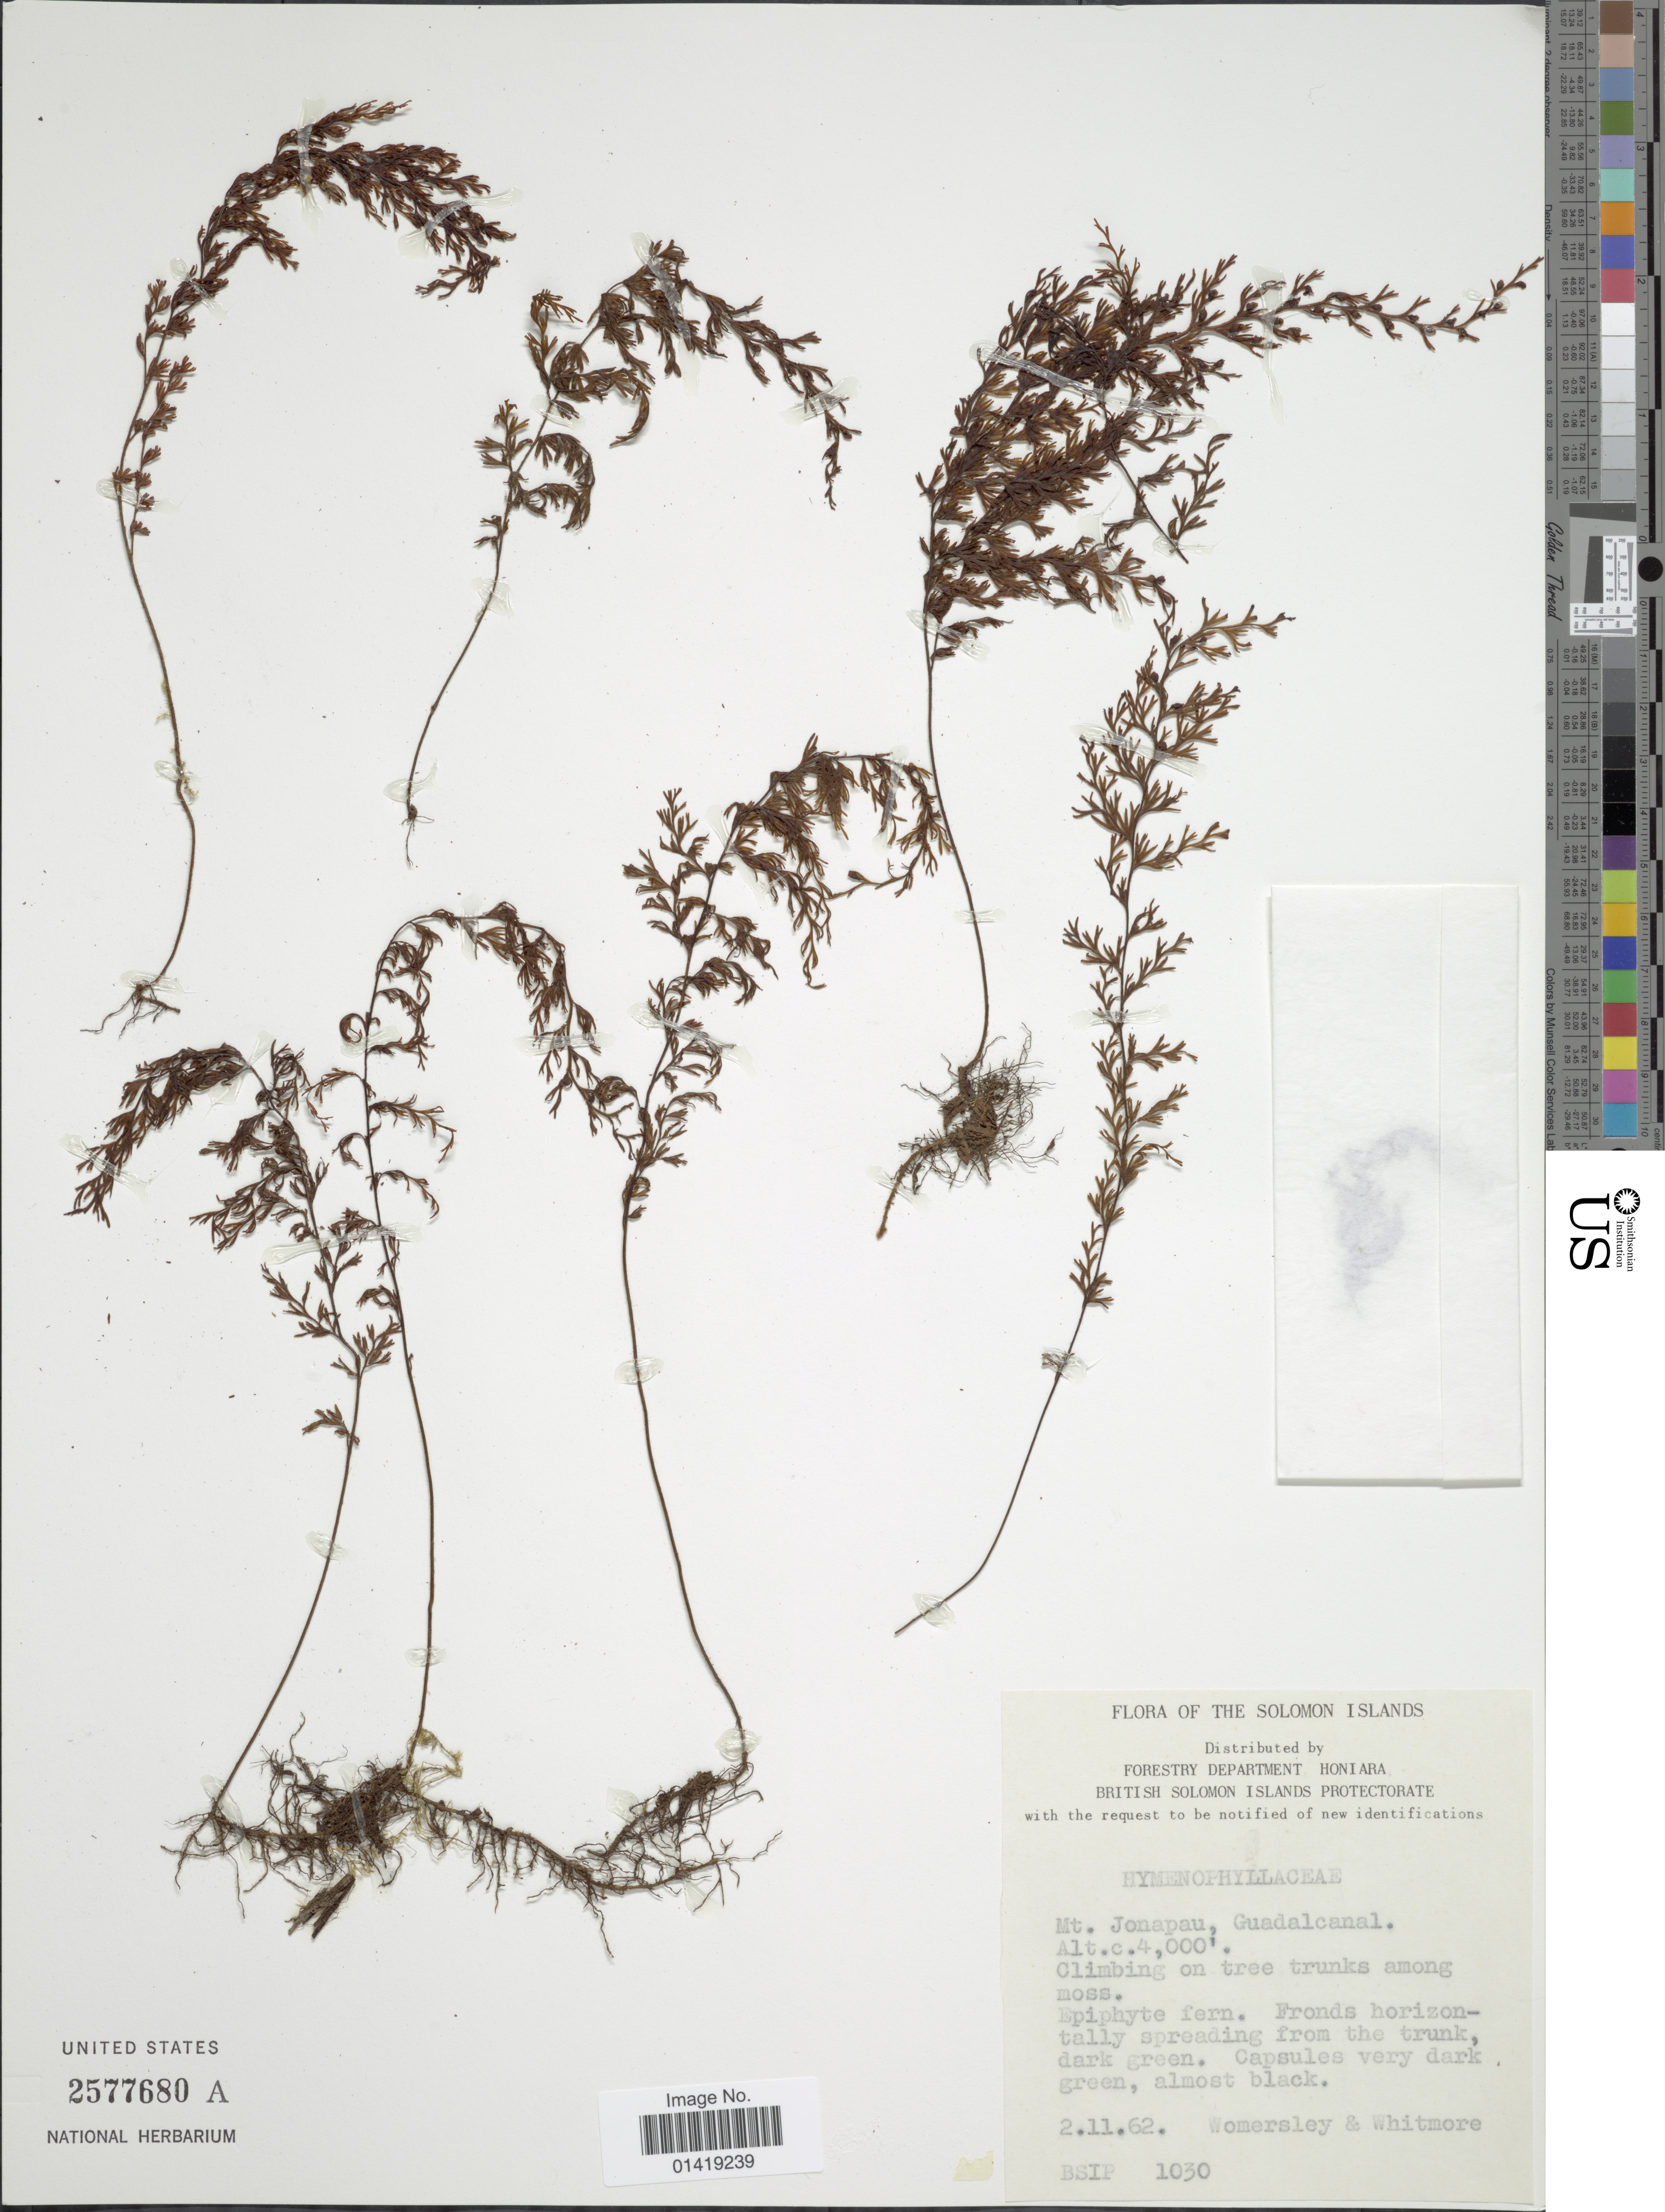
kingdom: Plantae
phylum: Tracheophyta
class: Polypodiopsida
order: Hymenophyllales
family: Hymenophyllaceae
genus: Hymenophyllum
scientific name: Hymenophyllum sp.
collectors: J. S. Womersley & Whitmore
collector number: BSIP1030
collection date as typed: Transcribed d/m/y: 2/11/62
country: Solomon Islands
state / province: Solomon Islands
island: Guadalcanal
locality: Mt. Jonapau Guadalcanal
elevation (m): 1219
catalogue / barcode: US 2577680A